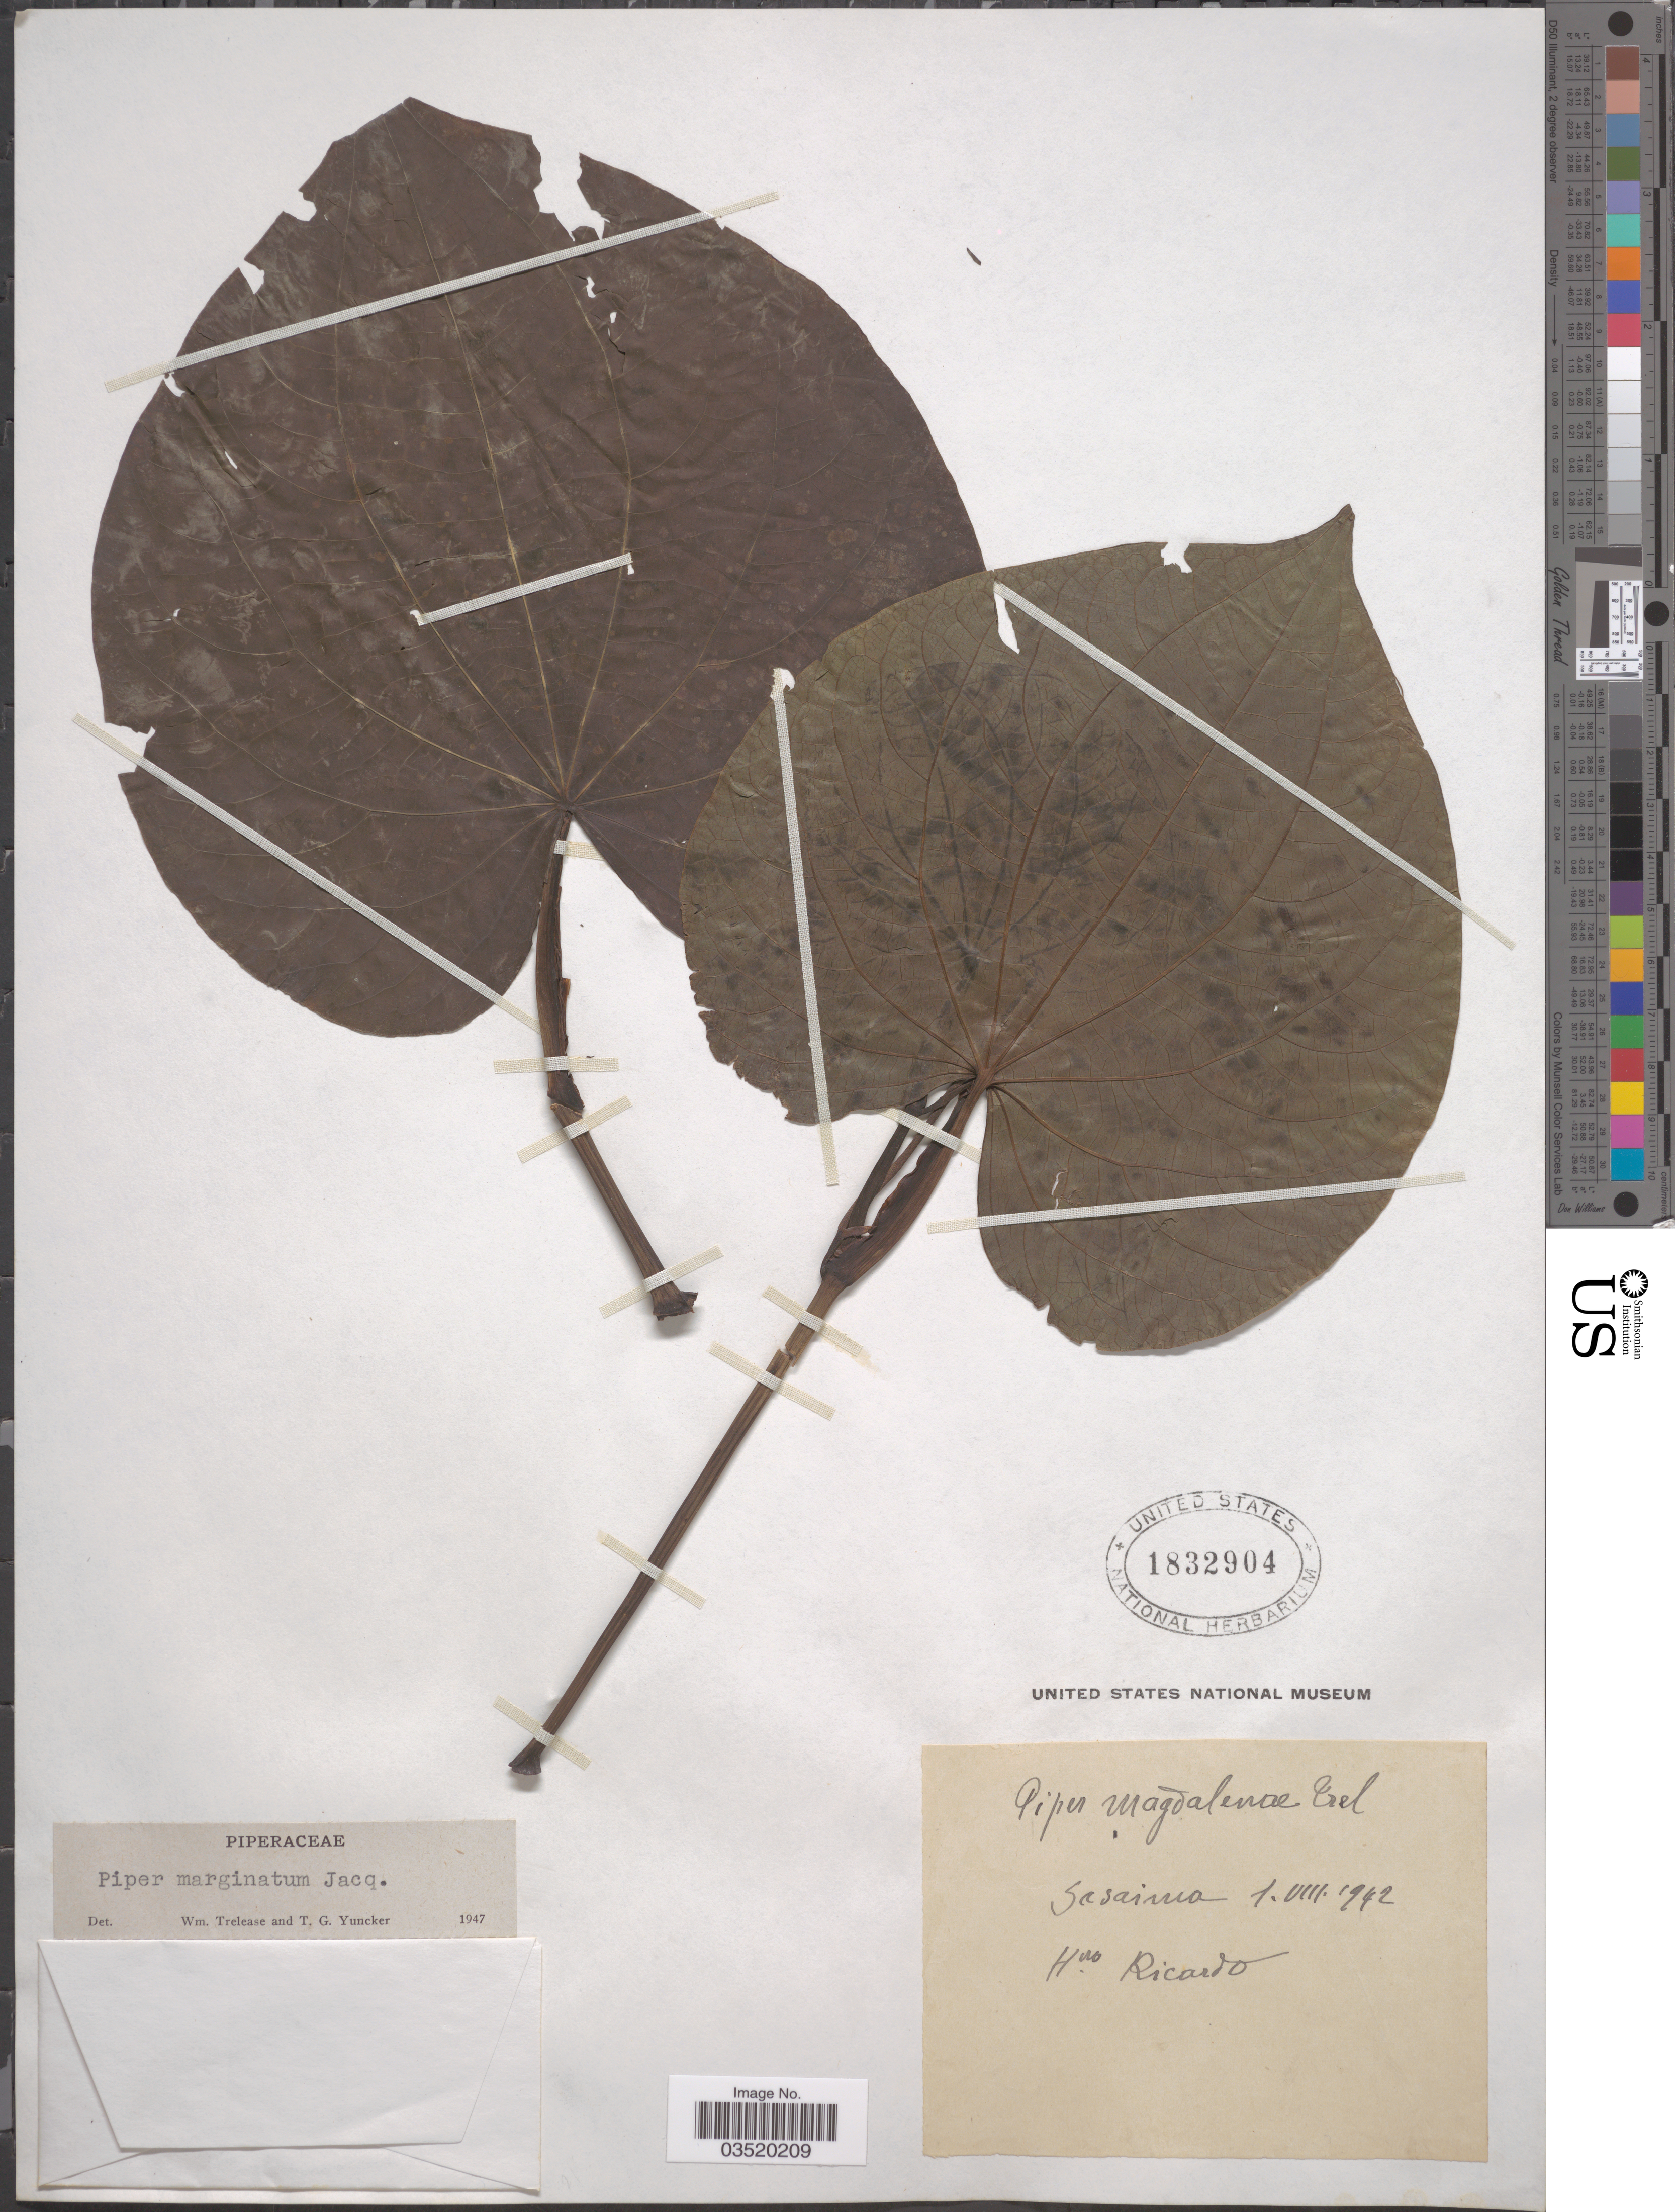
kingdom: Plantae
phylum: Tracheophyta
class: Magnoliopsida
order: Piperales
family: Piperaceae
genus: Piper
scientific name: Piper marginatum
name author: Jacq.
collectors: H. Ricardo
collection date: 1942-08-01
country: Colombia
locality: Sasaima.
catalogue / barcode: US 1832904